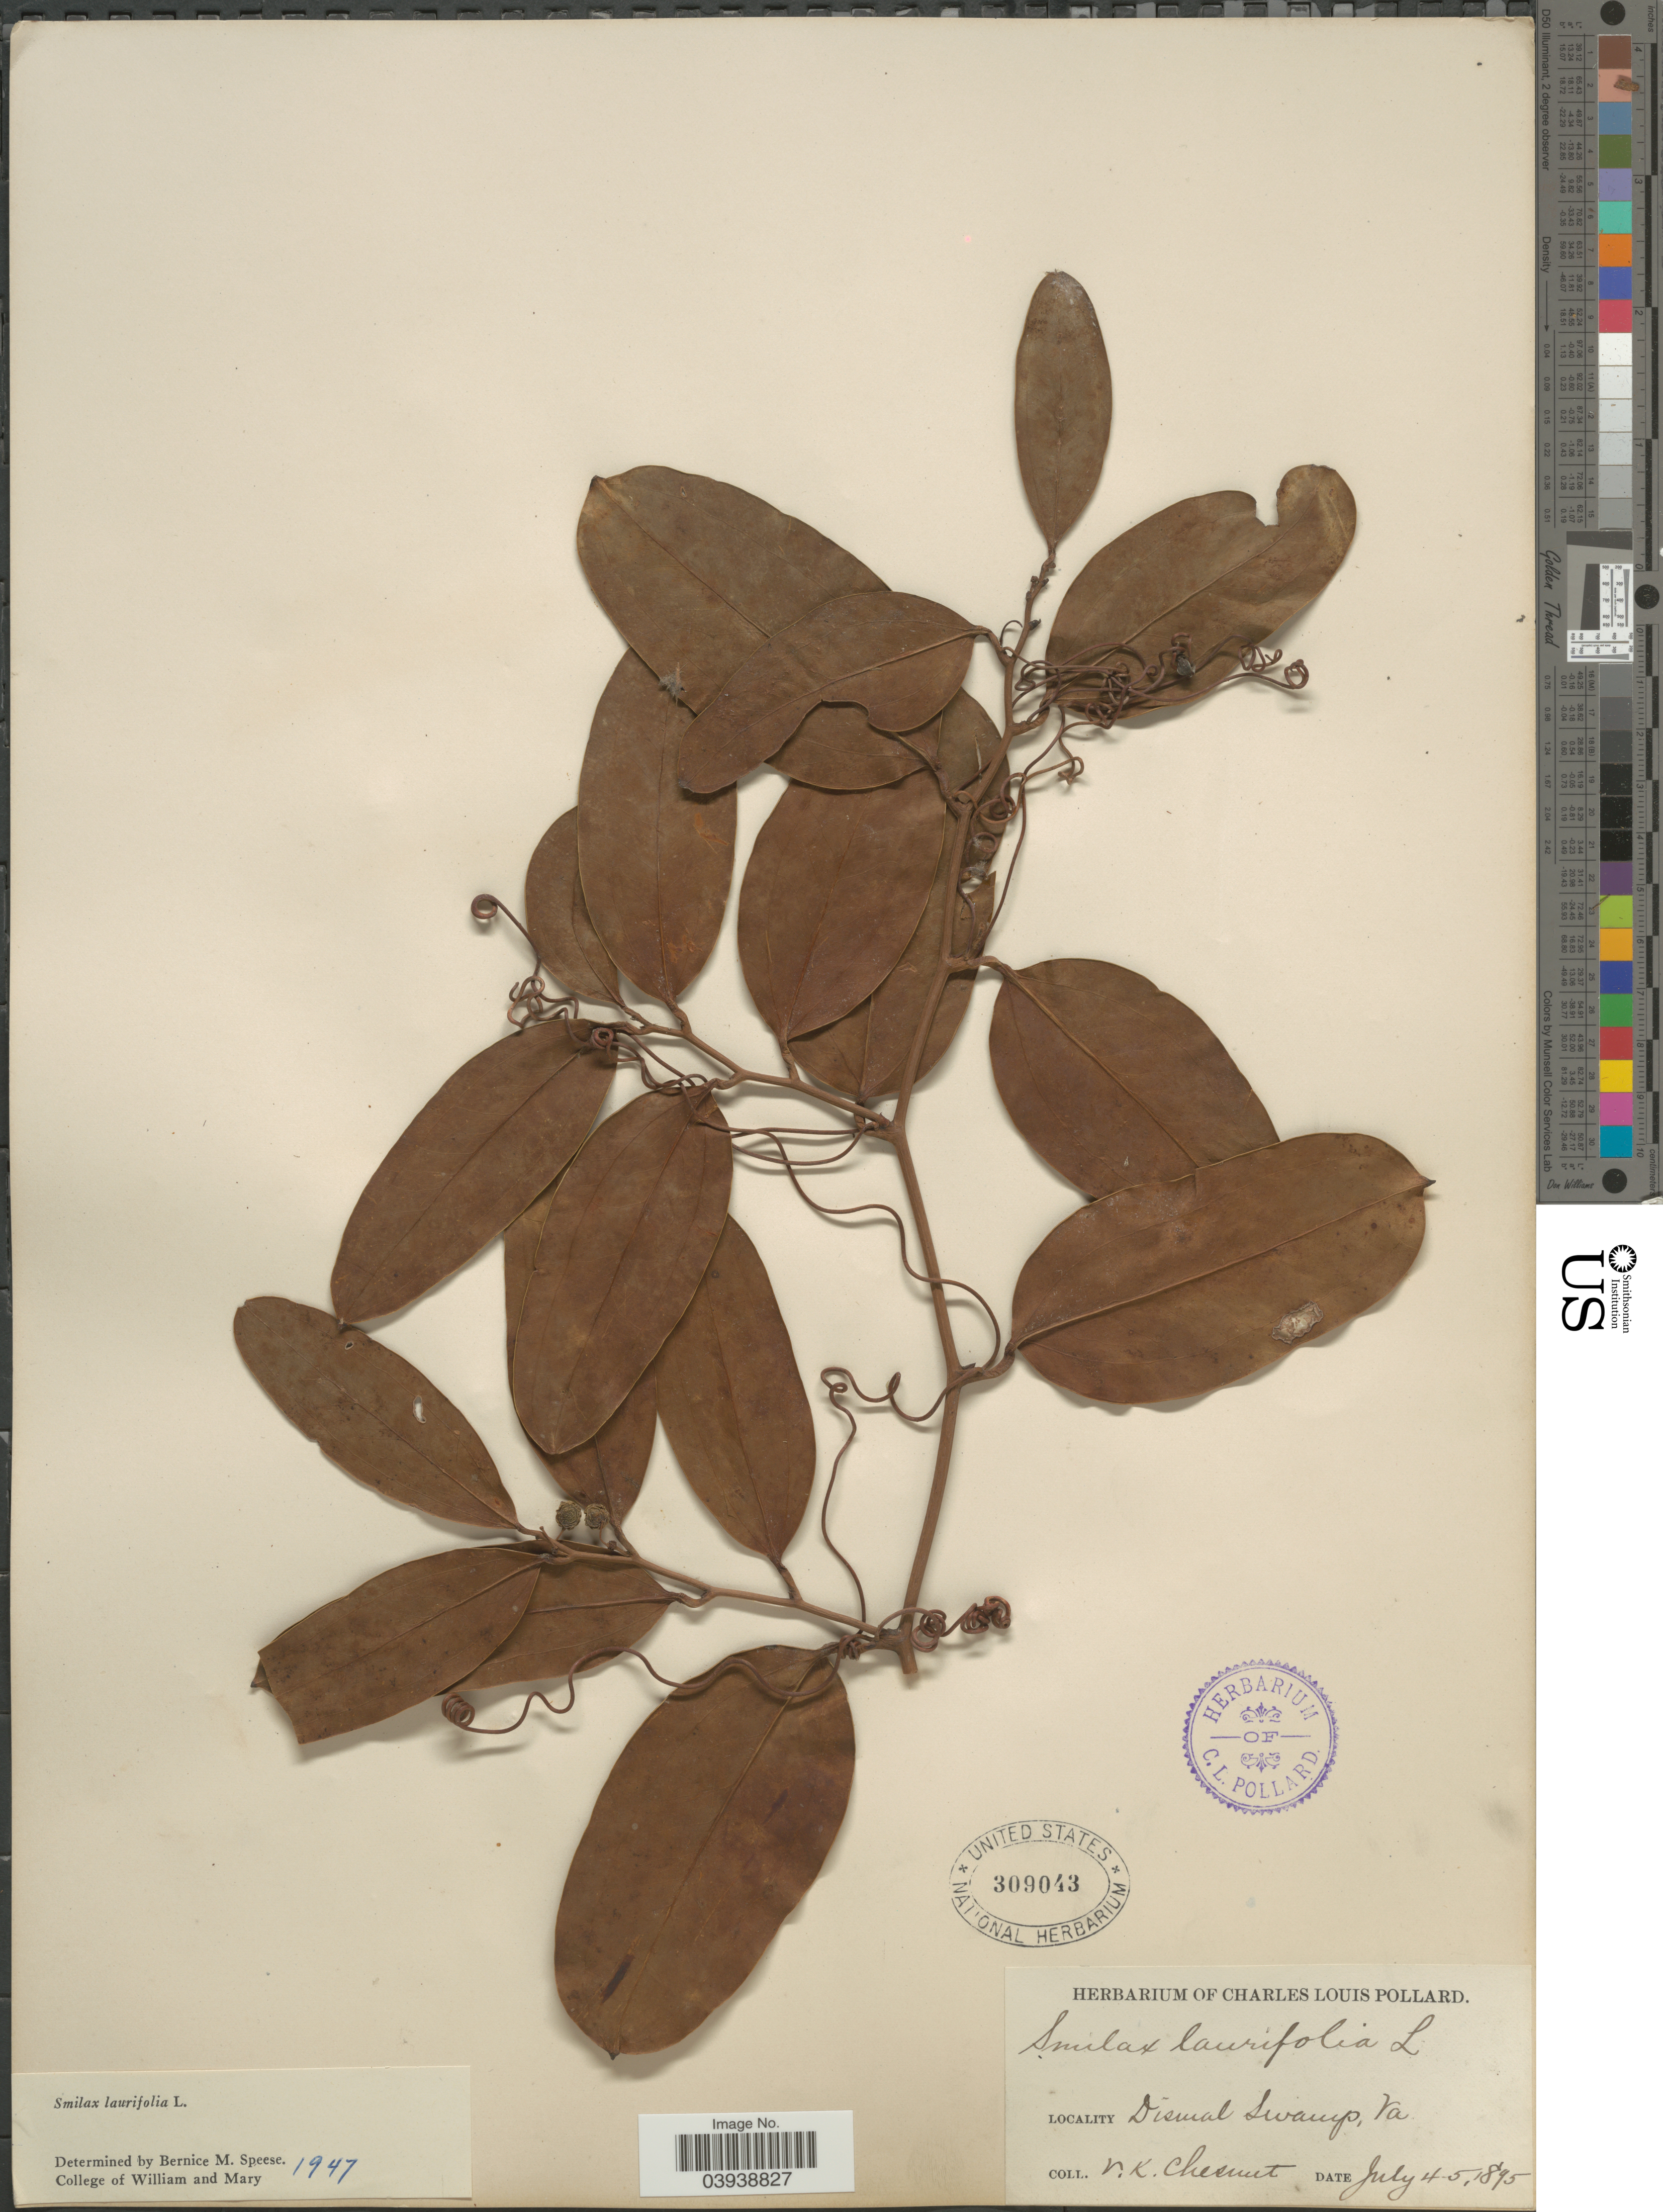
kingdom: Plantae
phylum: Tracheophyta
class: Liliopsida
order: Liliales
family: Smilacaceae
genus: Smilax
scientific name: Smilax laurifolia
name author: L.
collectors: V. Chesnut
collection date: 1895-07-04/1895-07-05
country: United States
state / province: Virginia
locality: Dismal Swamp.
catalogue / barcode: US 309043